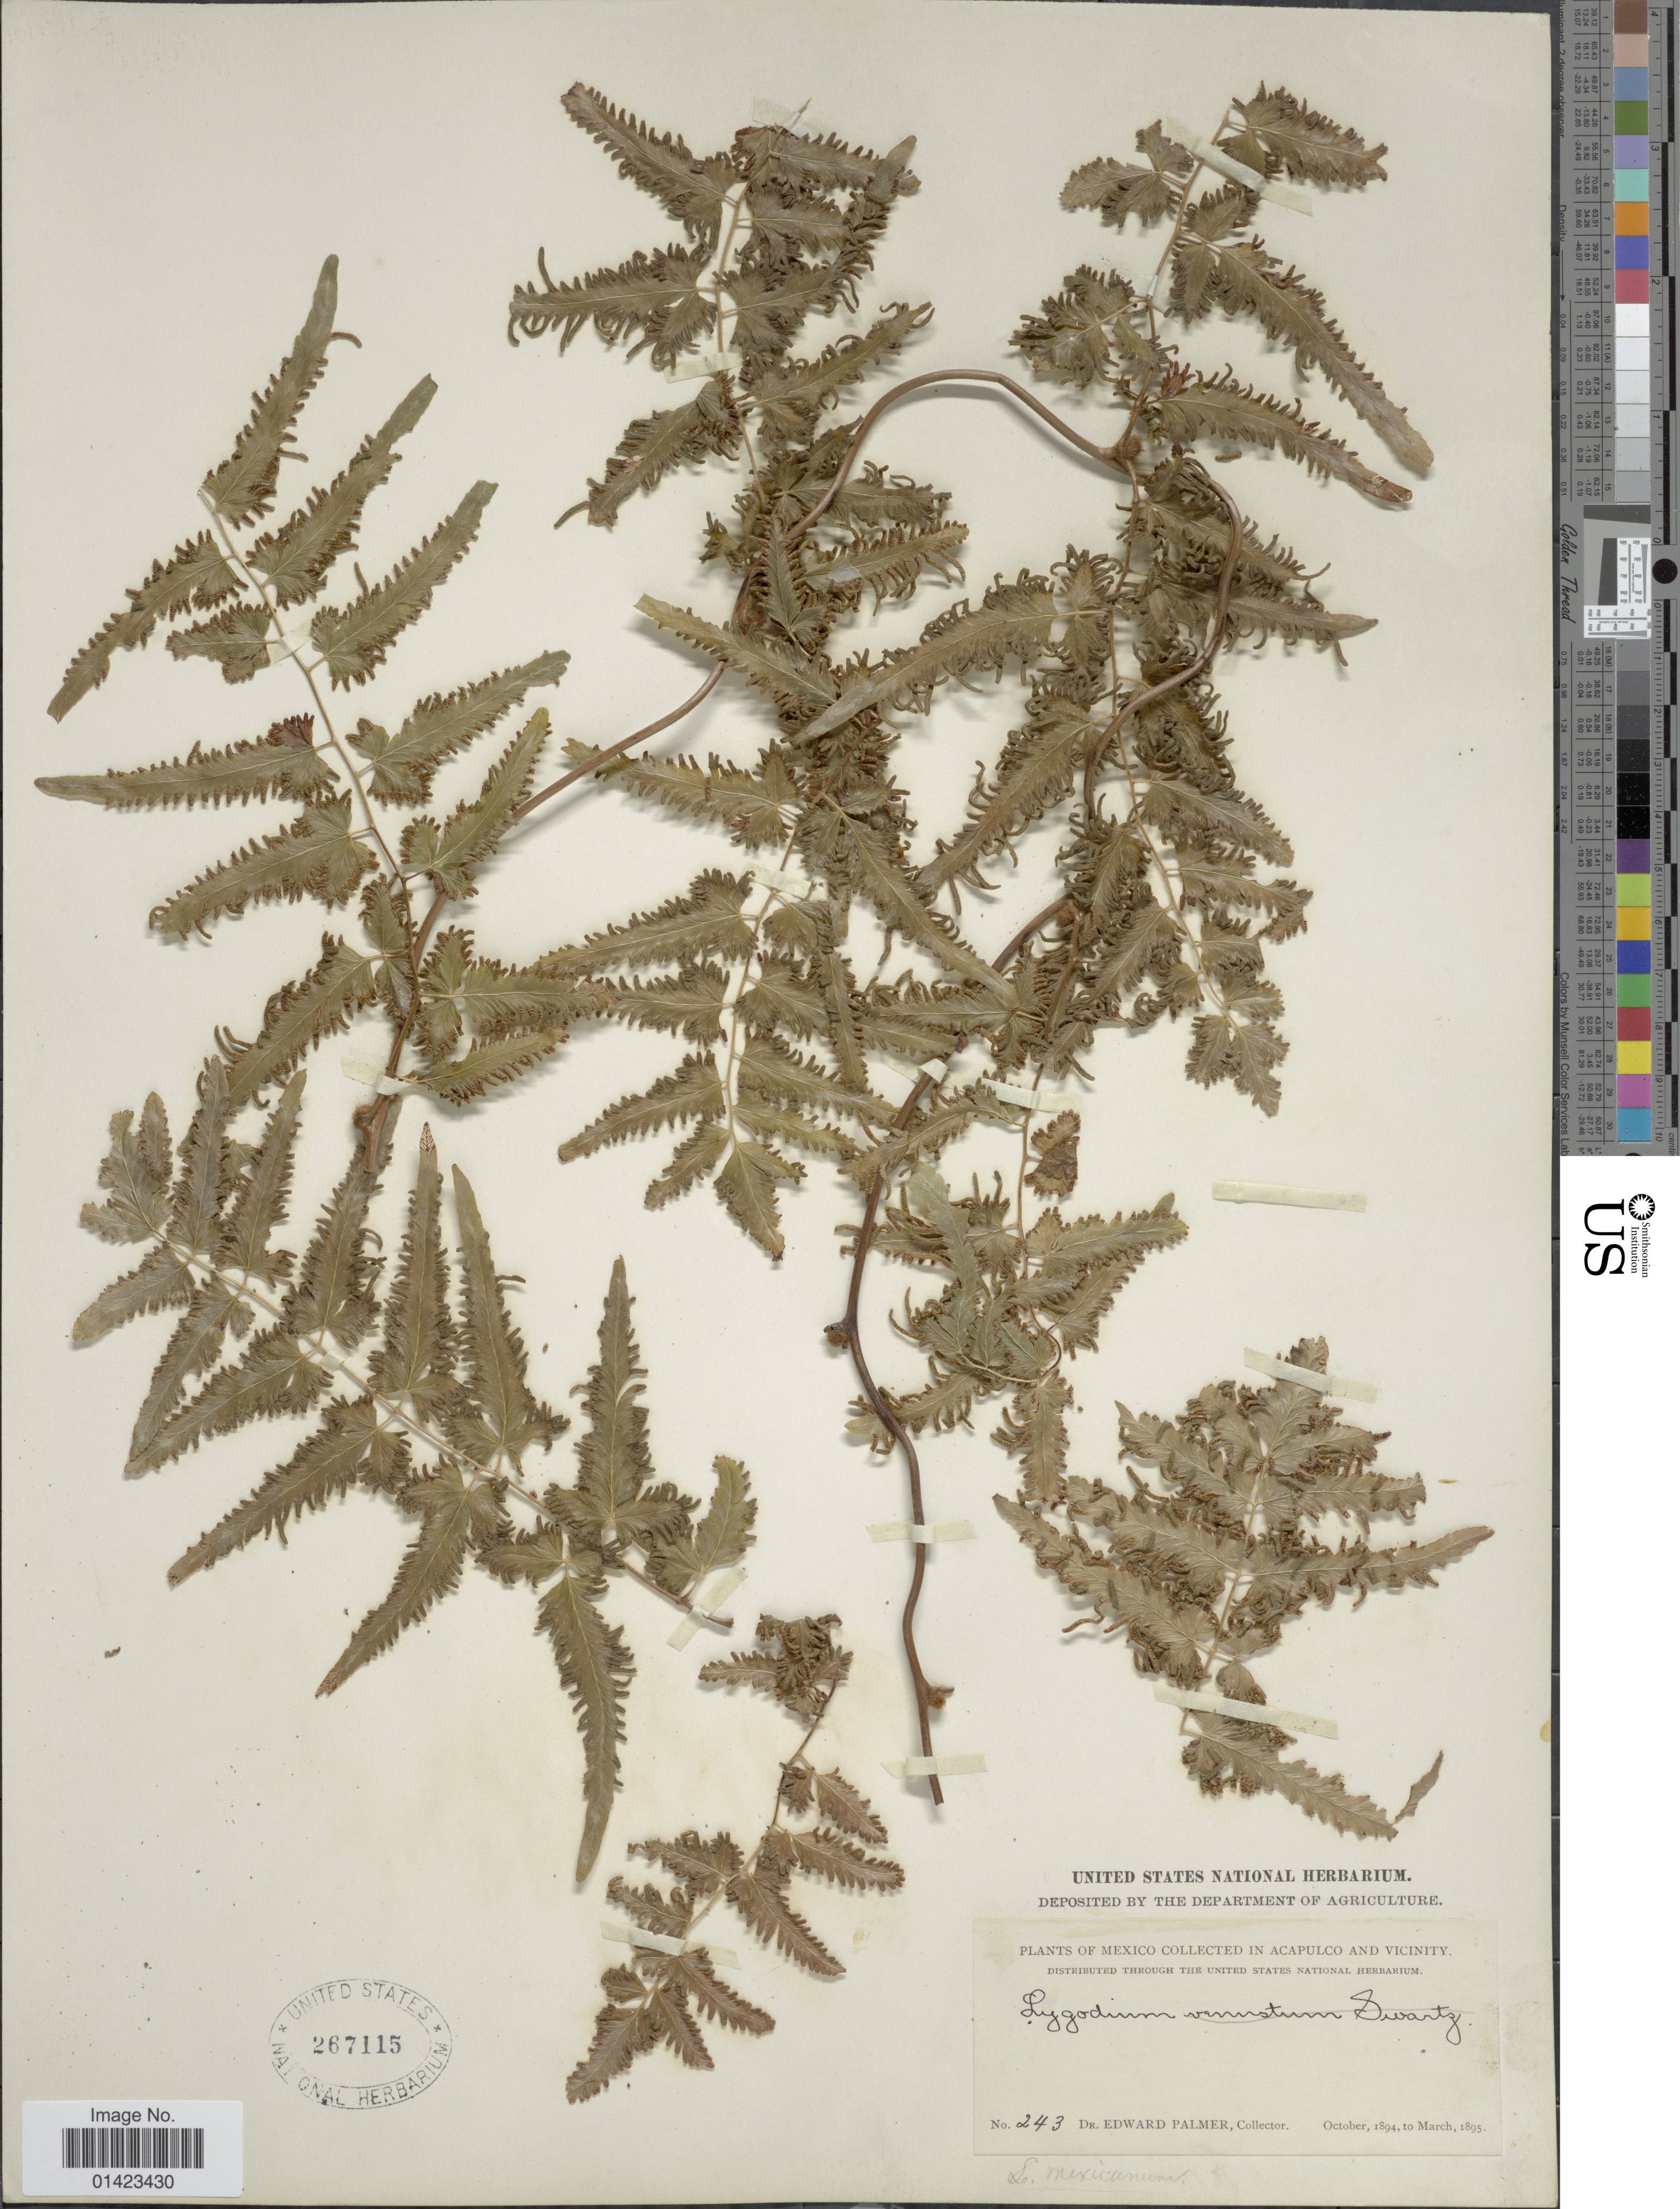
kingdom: Plantae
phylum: Tracheophyta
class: Polypodiopsida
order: Schizaeales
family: Lygodiaceae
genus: Lygodium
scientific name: Lygodium venustum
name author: Sw.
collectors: E. Palmer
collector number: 243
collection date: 1894-10/1895-03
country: Mexico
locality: Acapulco and vicinity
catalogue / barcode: US 267115